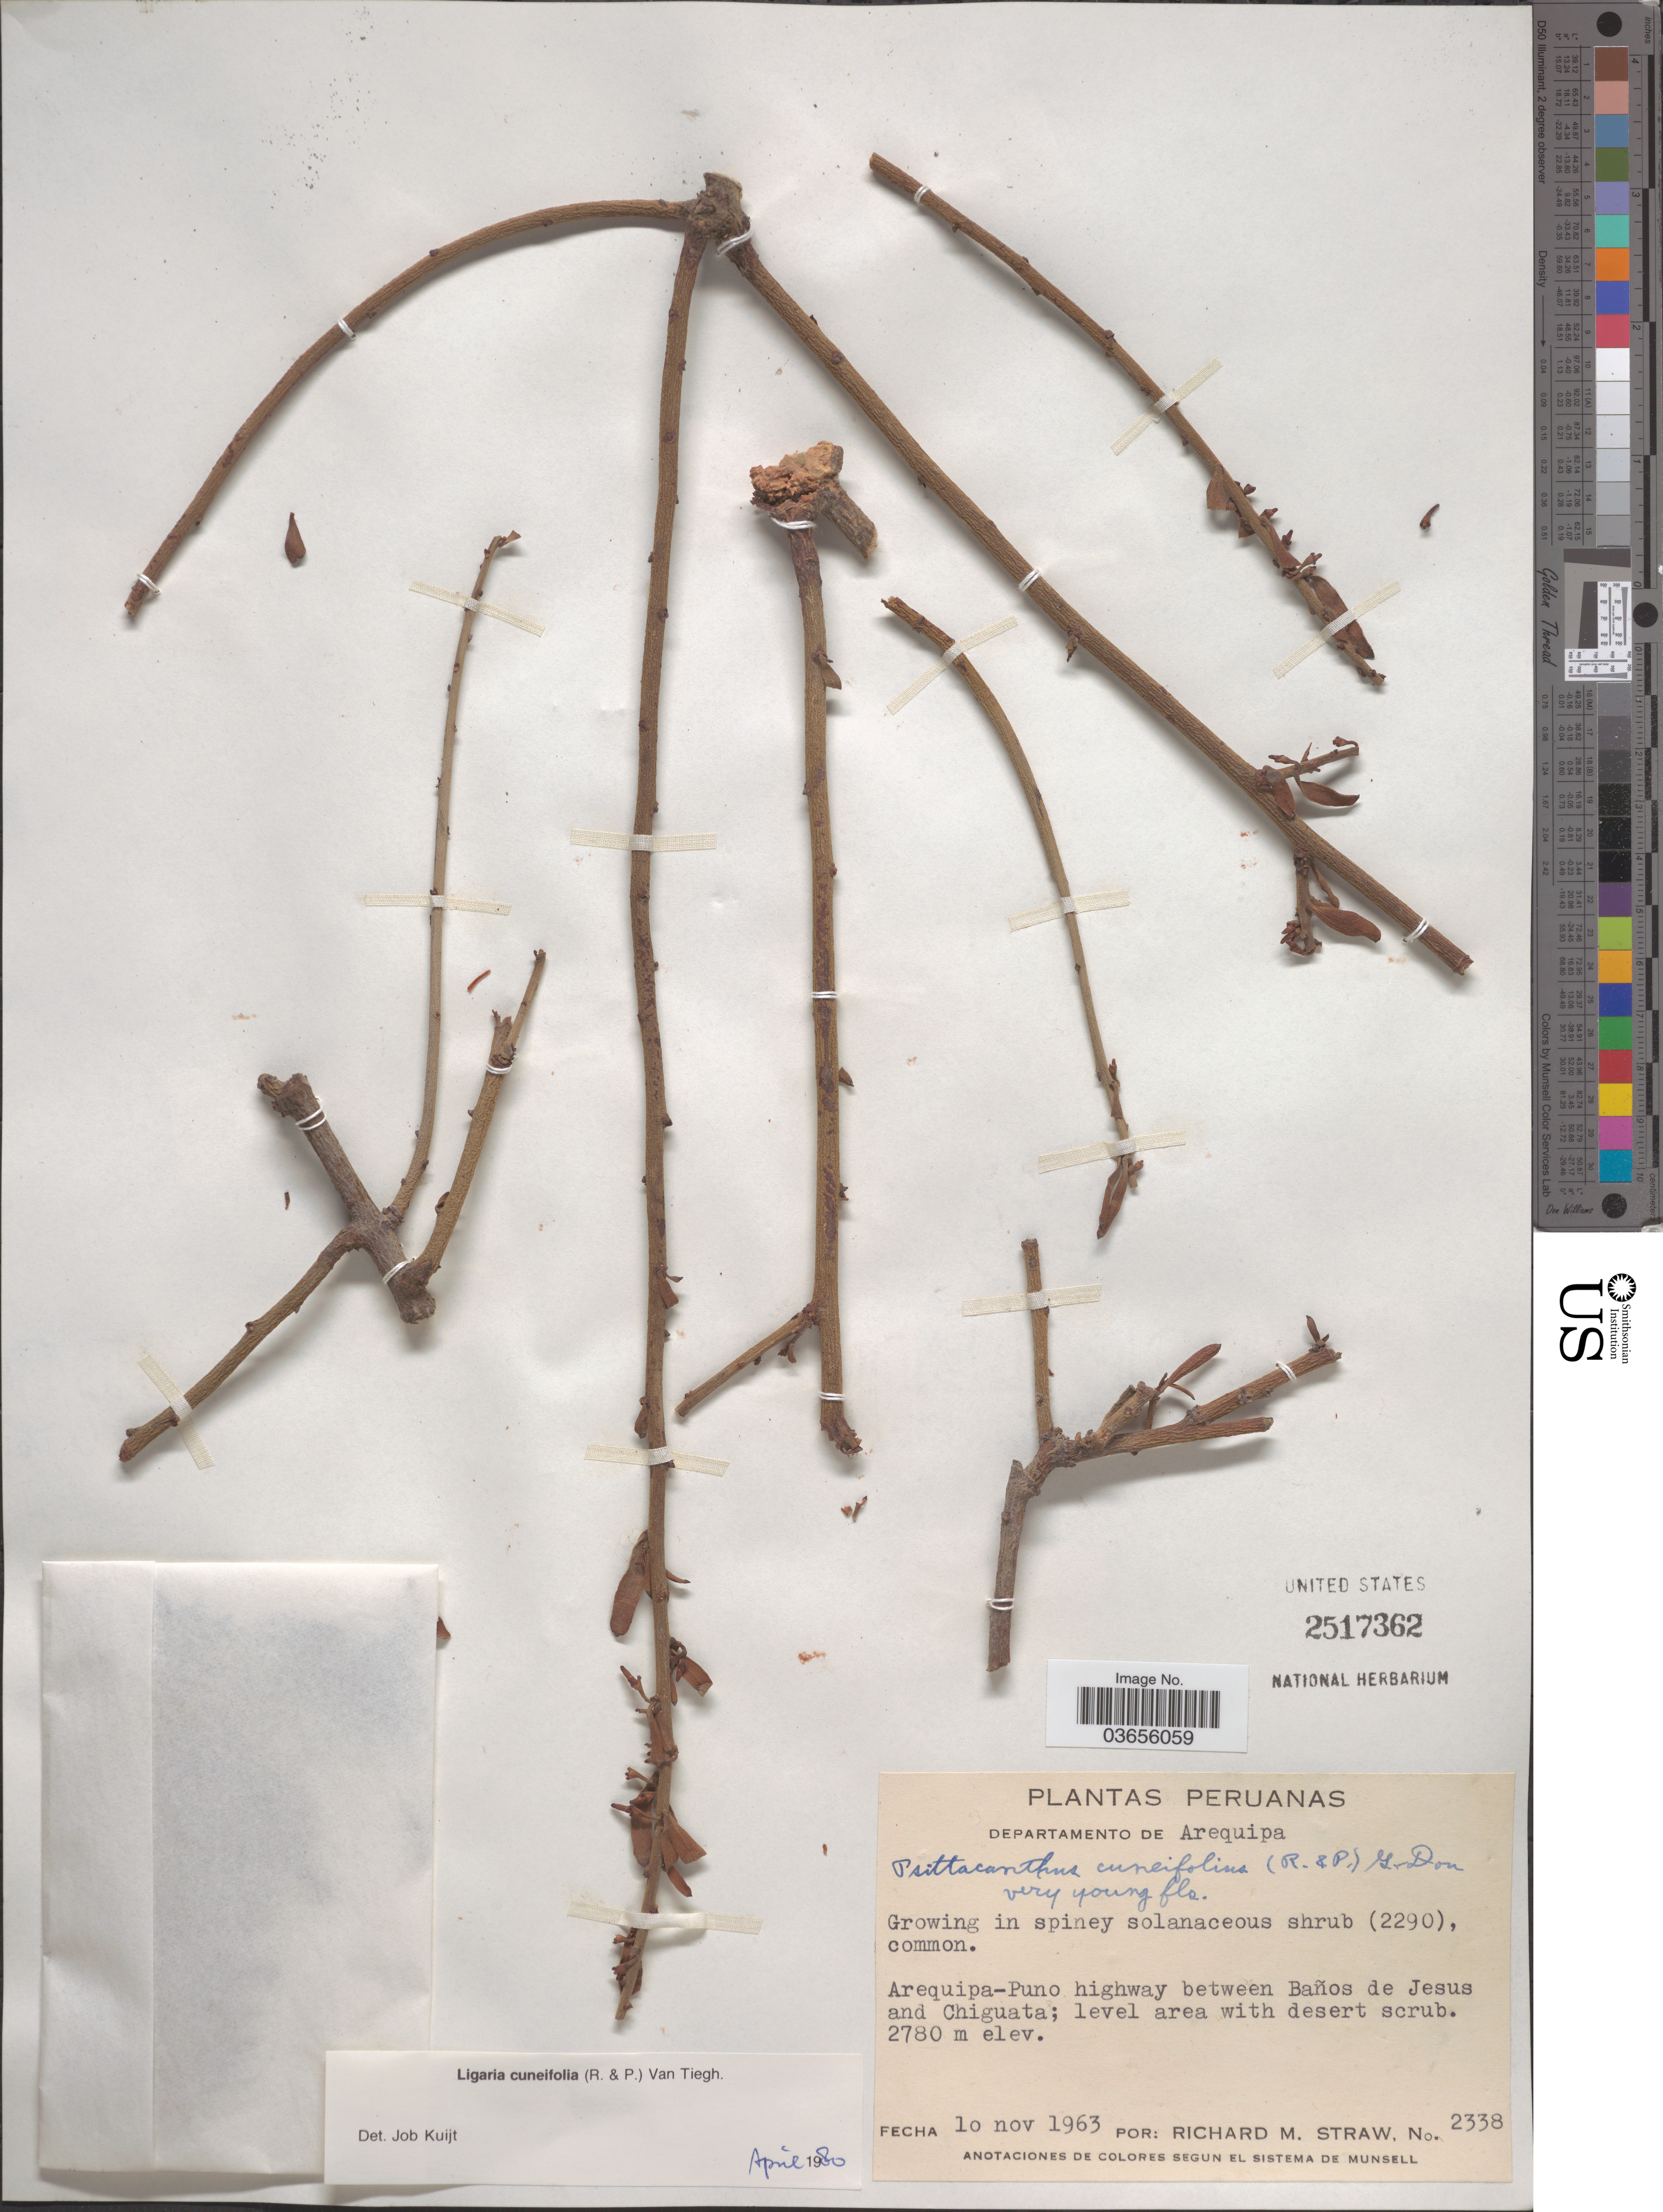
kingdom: Plantae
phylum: Tracheophyta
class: Magnoliopsida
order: Santalales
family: Loranthaceae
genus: Ligaria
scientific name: Ligaria cuneifolia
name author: (Ruiz & Pav.) Tiegh.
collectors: R. M. Straw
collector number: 2338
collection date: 1963-11-10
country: Peru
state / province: Arequipa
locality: Departamento de Arequipa. Arequipa-Puno highway between Baños de Jesus and Chiguata.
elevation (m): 2780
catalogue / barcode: US 2517362